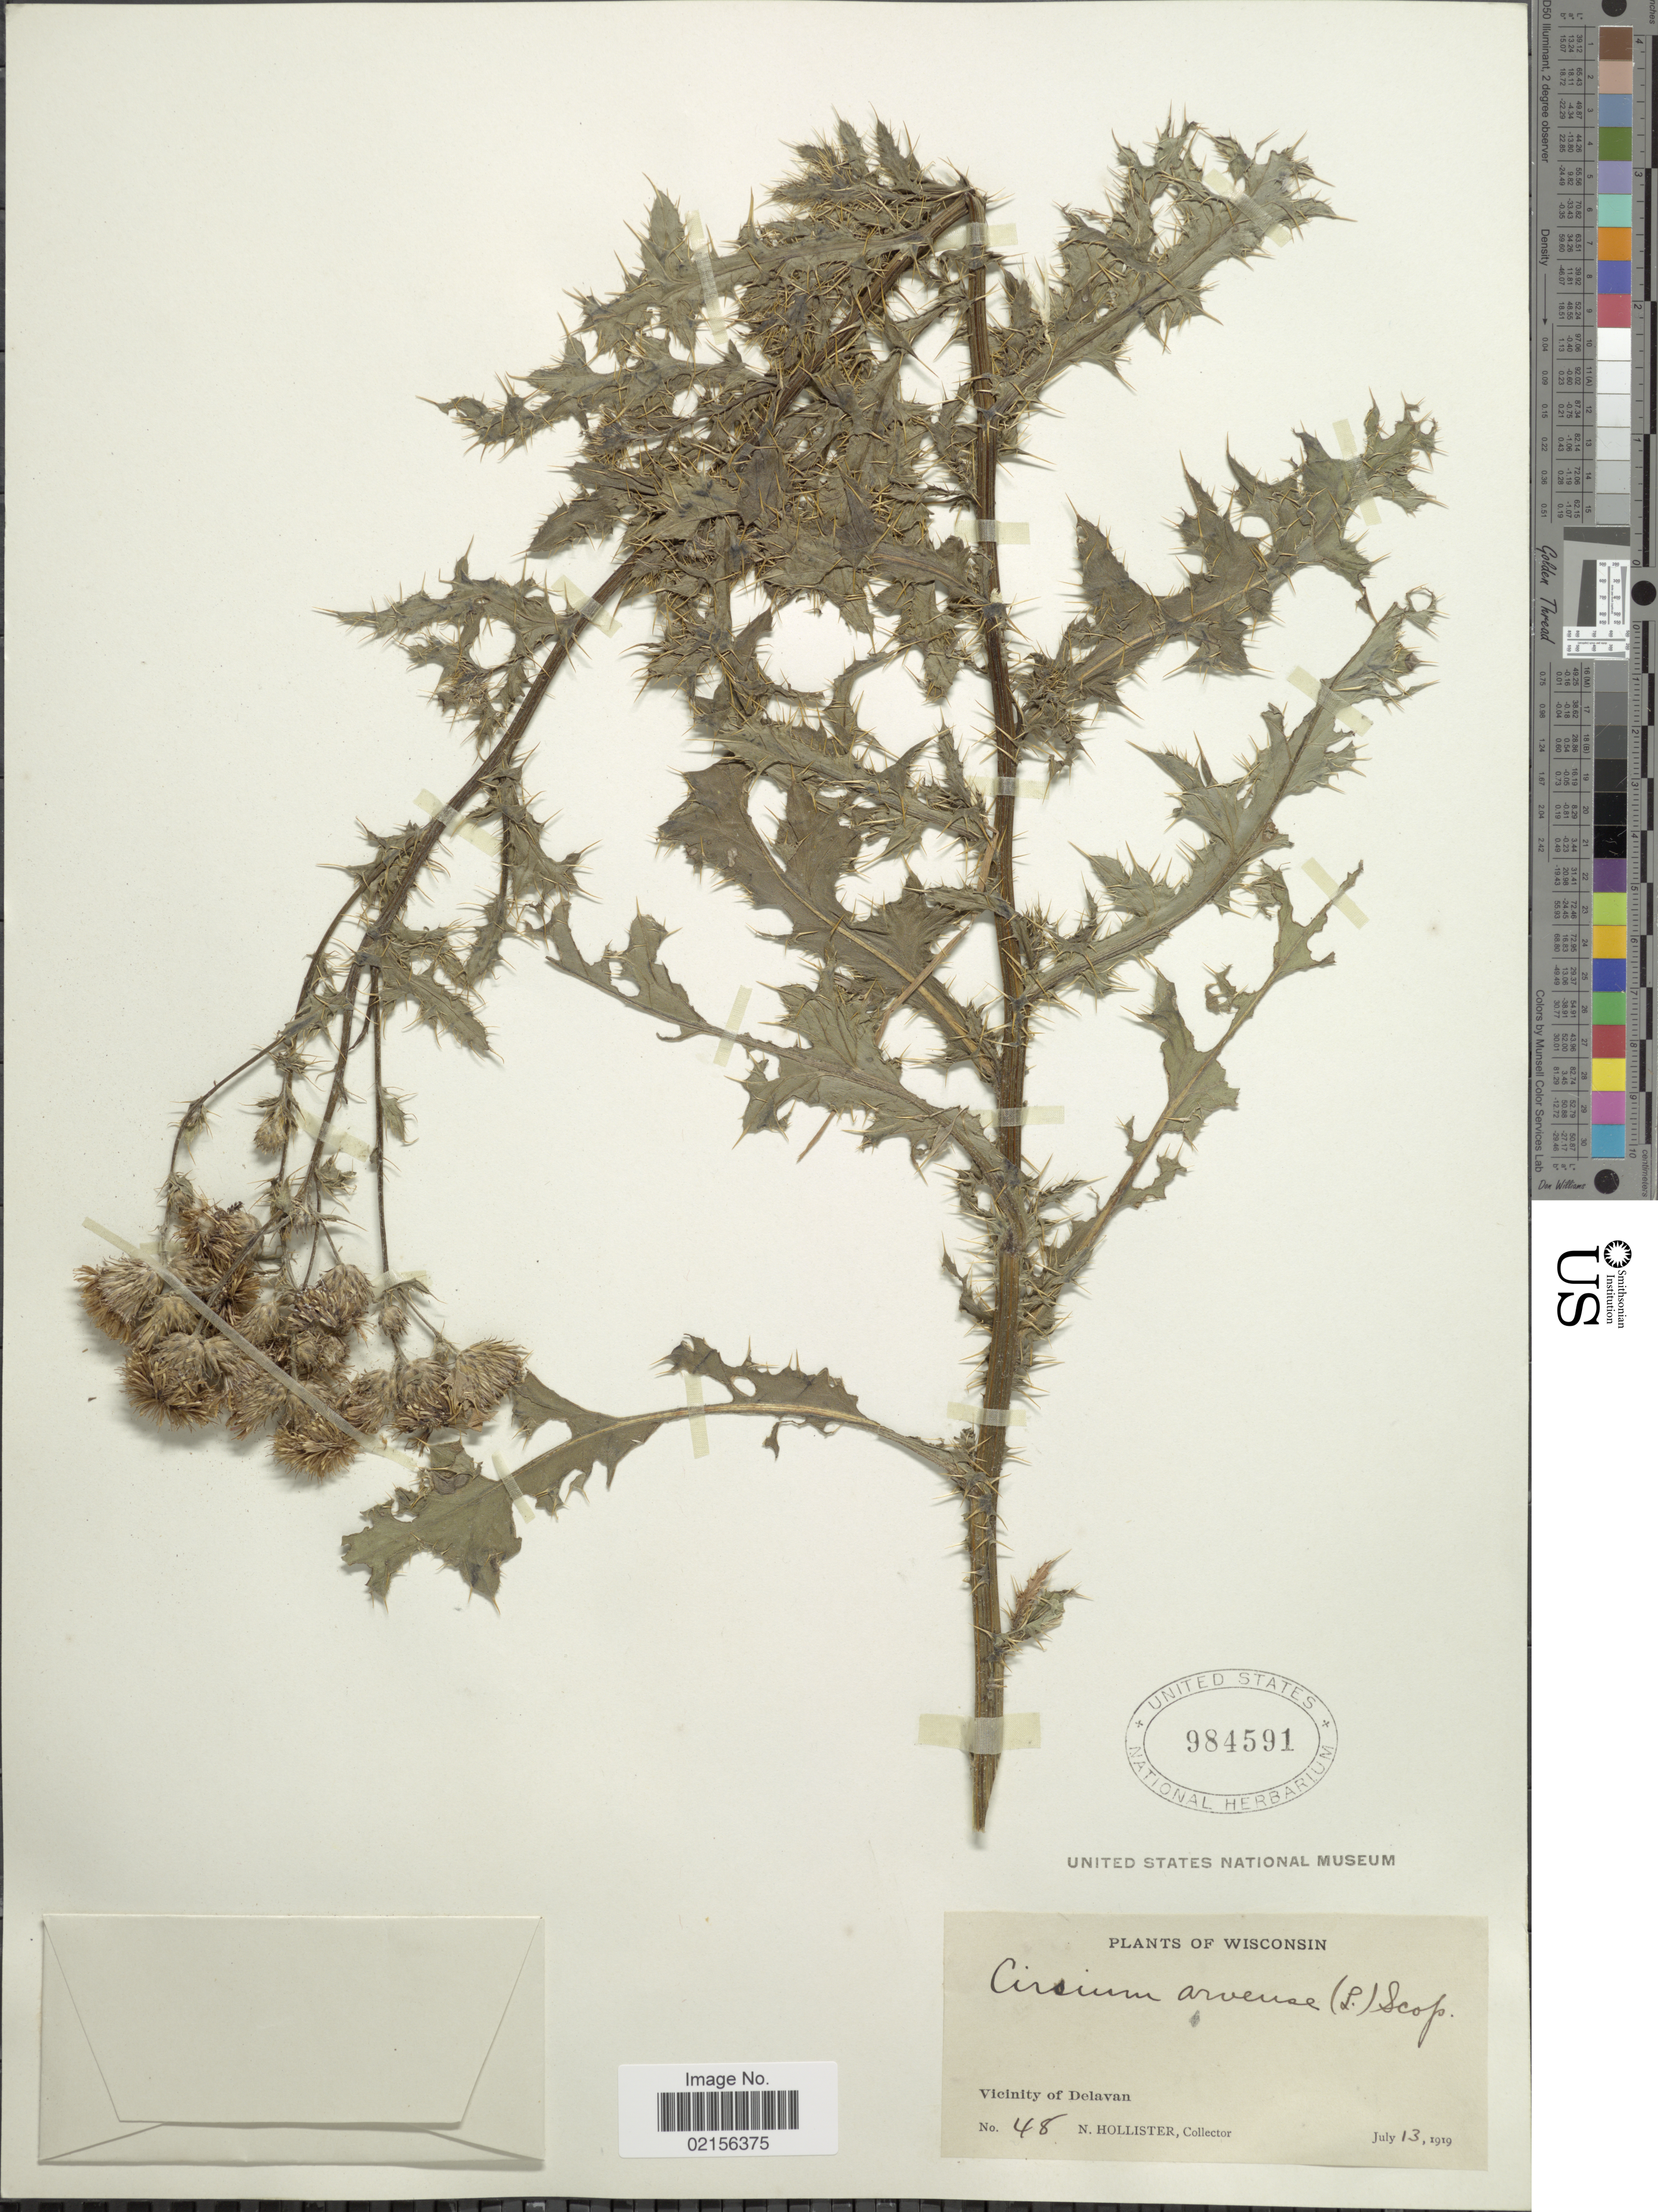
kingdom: Plantae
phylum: Tracheophyta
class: Magnoliopsida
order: Asterales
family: Asteraceae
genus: Cirsium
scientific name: Cirsium arvense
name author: (L.) Scop.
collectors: N. Hollister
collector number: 48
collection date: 1919-07-13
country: United States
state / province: Wisconsin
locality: Vicinity of Delavan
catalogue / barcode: US 984591